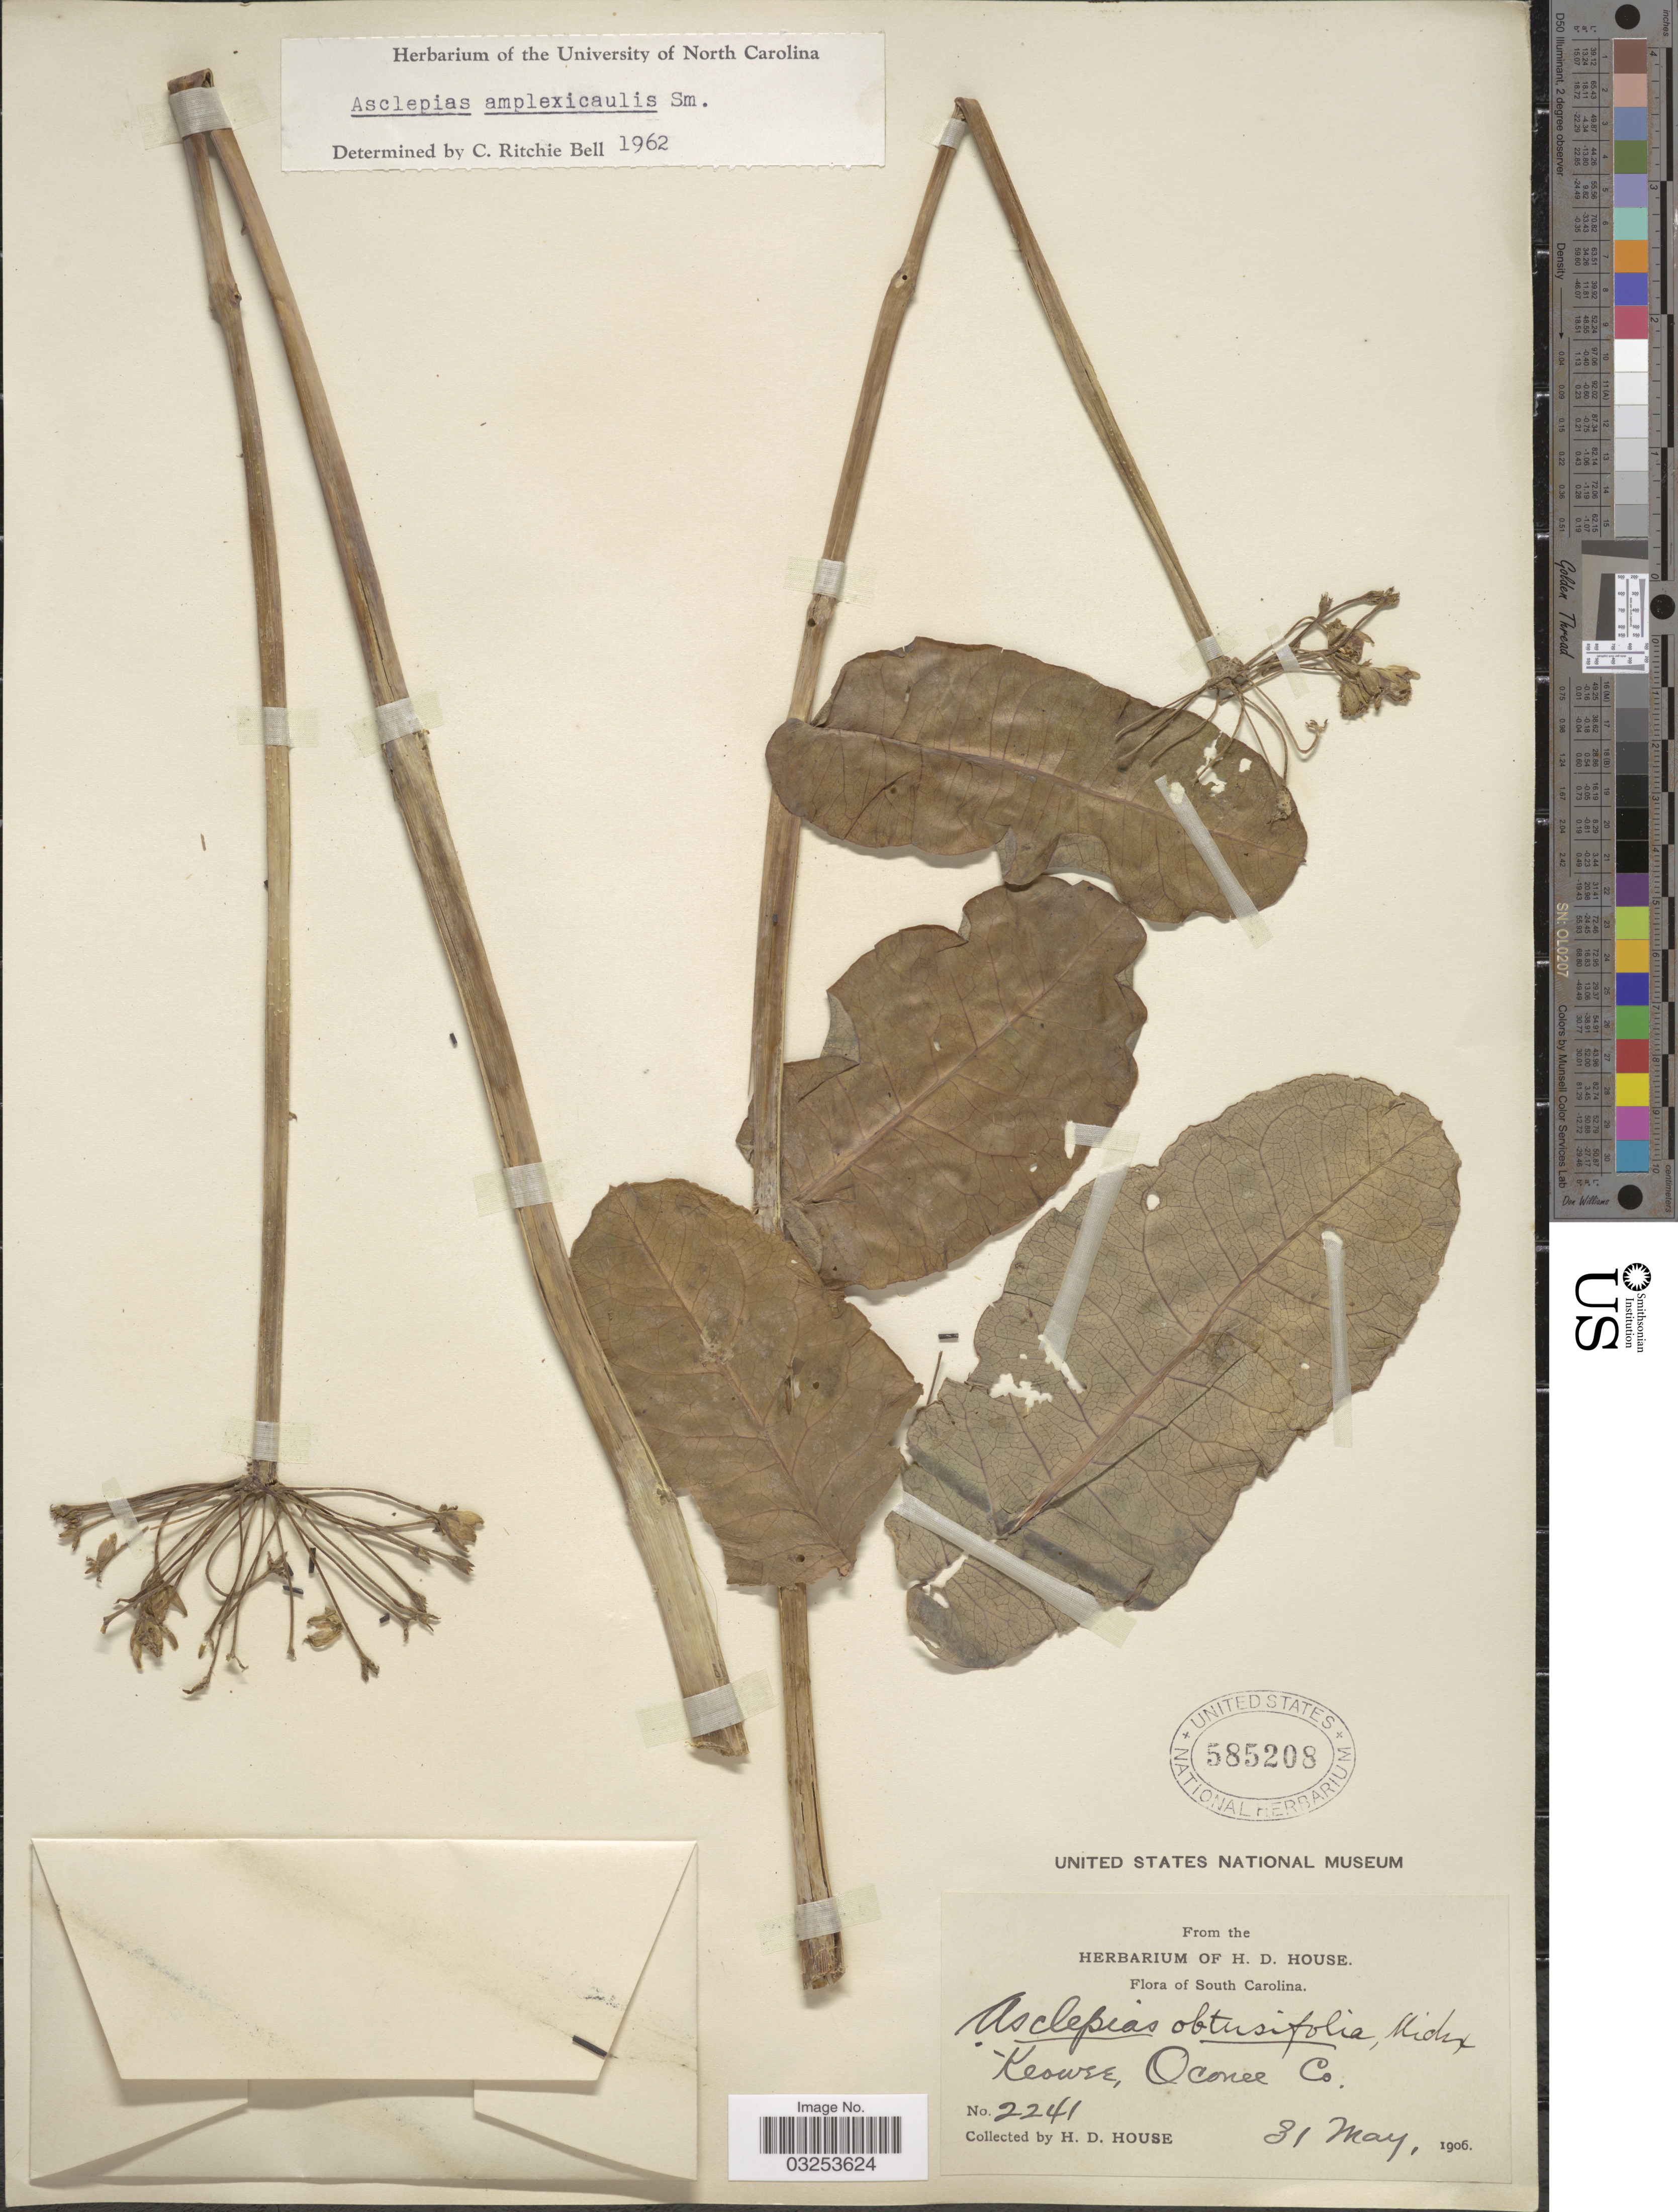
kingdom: Plantae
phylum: Tracheophyta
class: Magnoliopsida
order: Gentianales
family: Apocynaceae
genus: Asclepias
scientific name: Asclepias amplexicaulis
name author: J. Small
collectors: H. D. House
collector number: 2241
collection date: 1906-05-31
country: United States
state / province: South Carolina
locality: Keowee, Oconee Co.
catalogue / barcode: US 585208